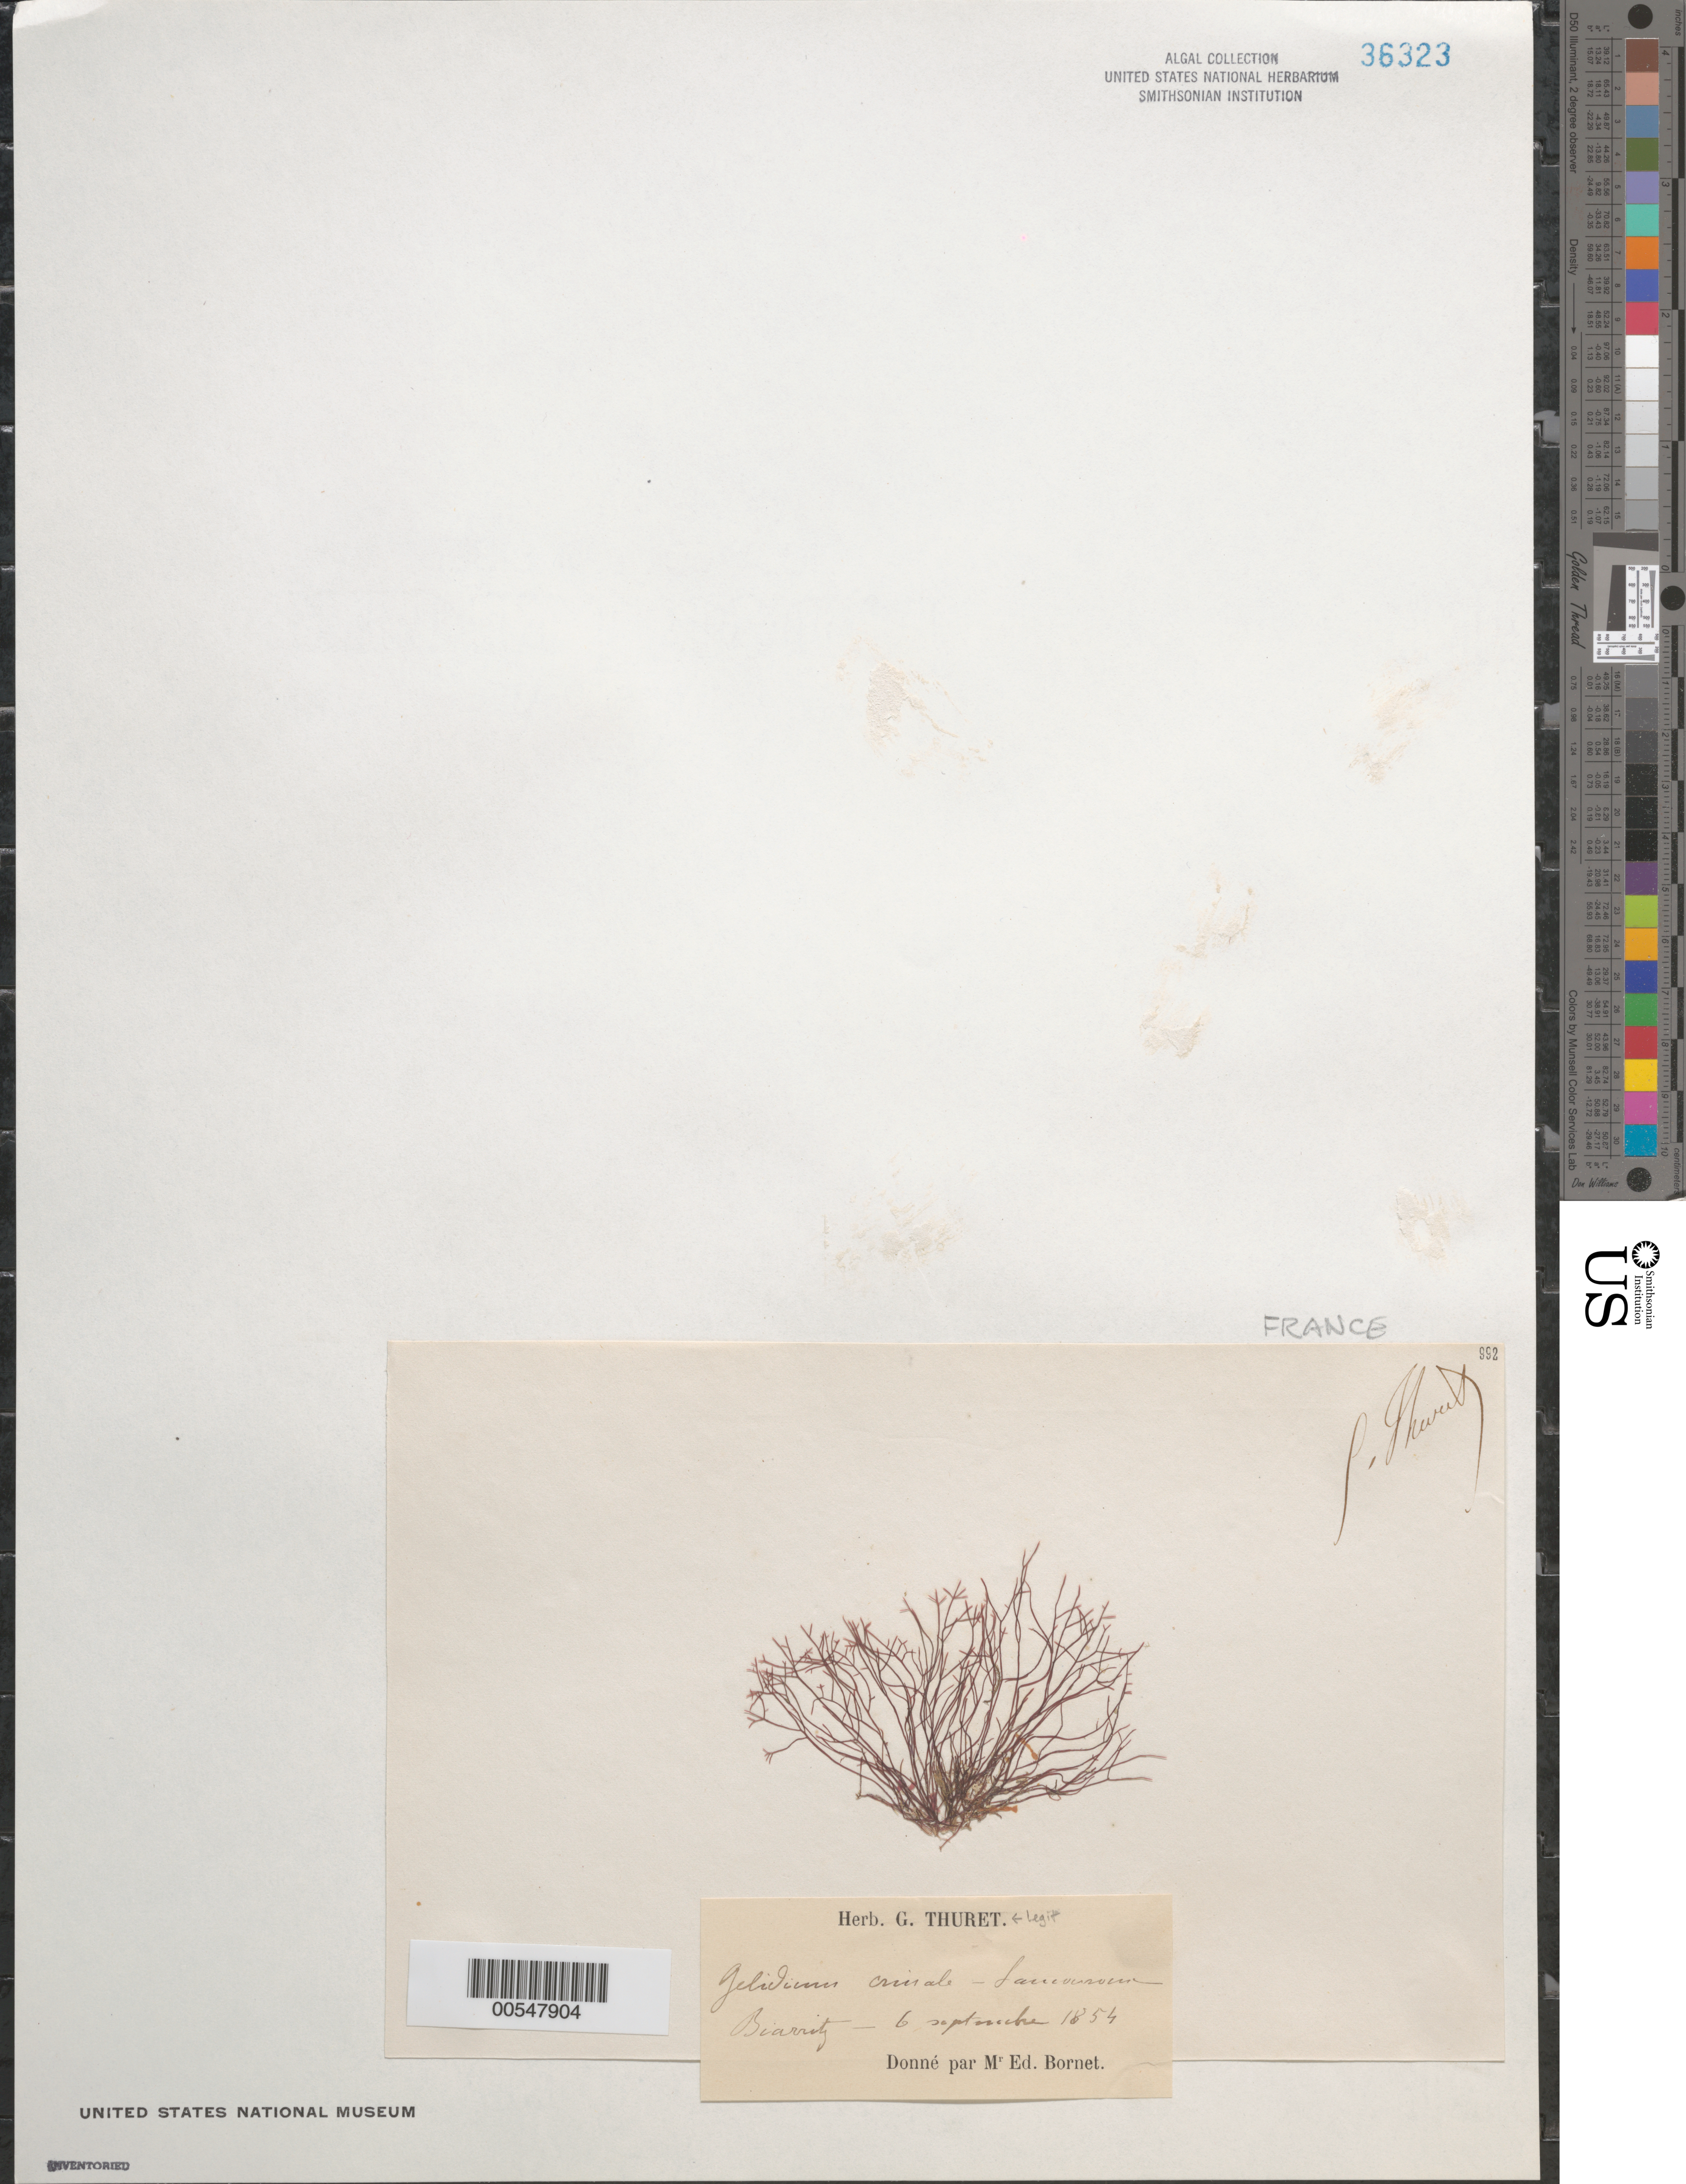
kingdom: Plantae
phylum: Rhodophyta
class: Florideophyceae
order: Gelidiales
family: Gelidiaceae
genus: Gelidium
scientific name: Gelidium crinale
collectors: G. A. Thuret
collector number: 992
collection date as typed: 06 Sep 1854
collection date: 1854-09-06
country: France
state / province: Nouvelle-Aquitaine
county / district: Pyrénées-Atlantiques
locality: Biarritz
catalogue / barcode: US 36323